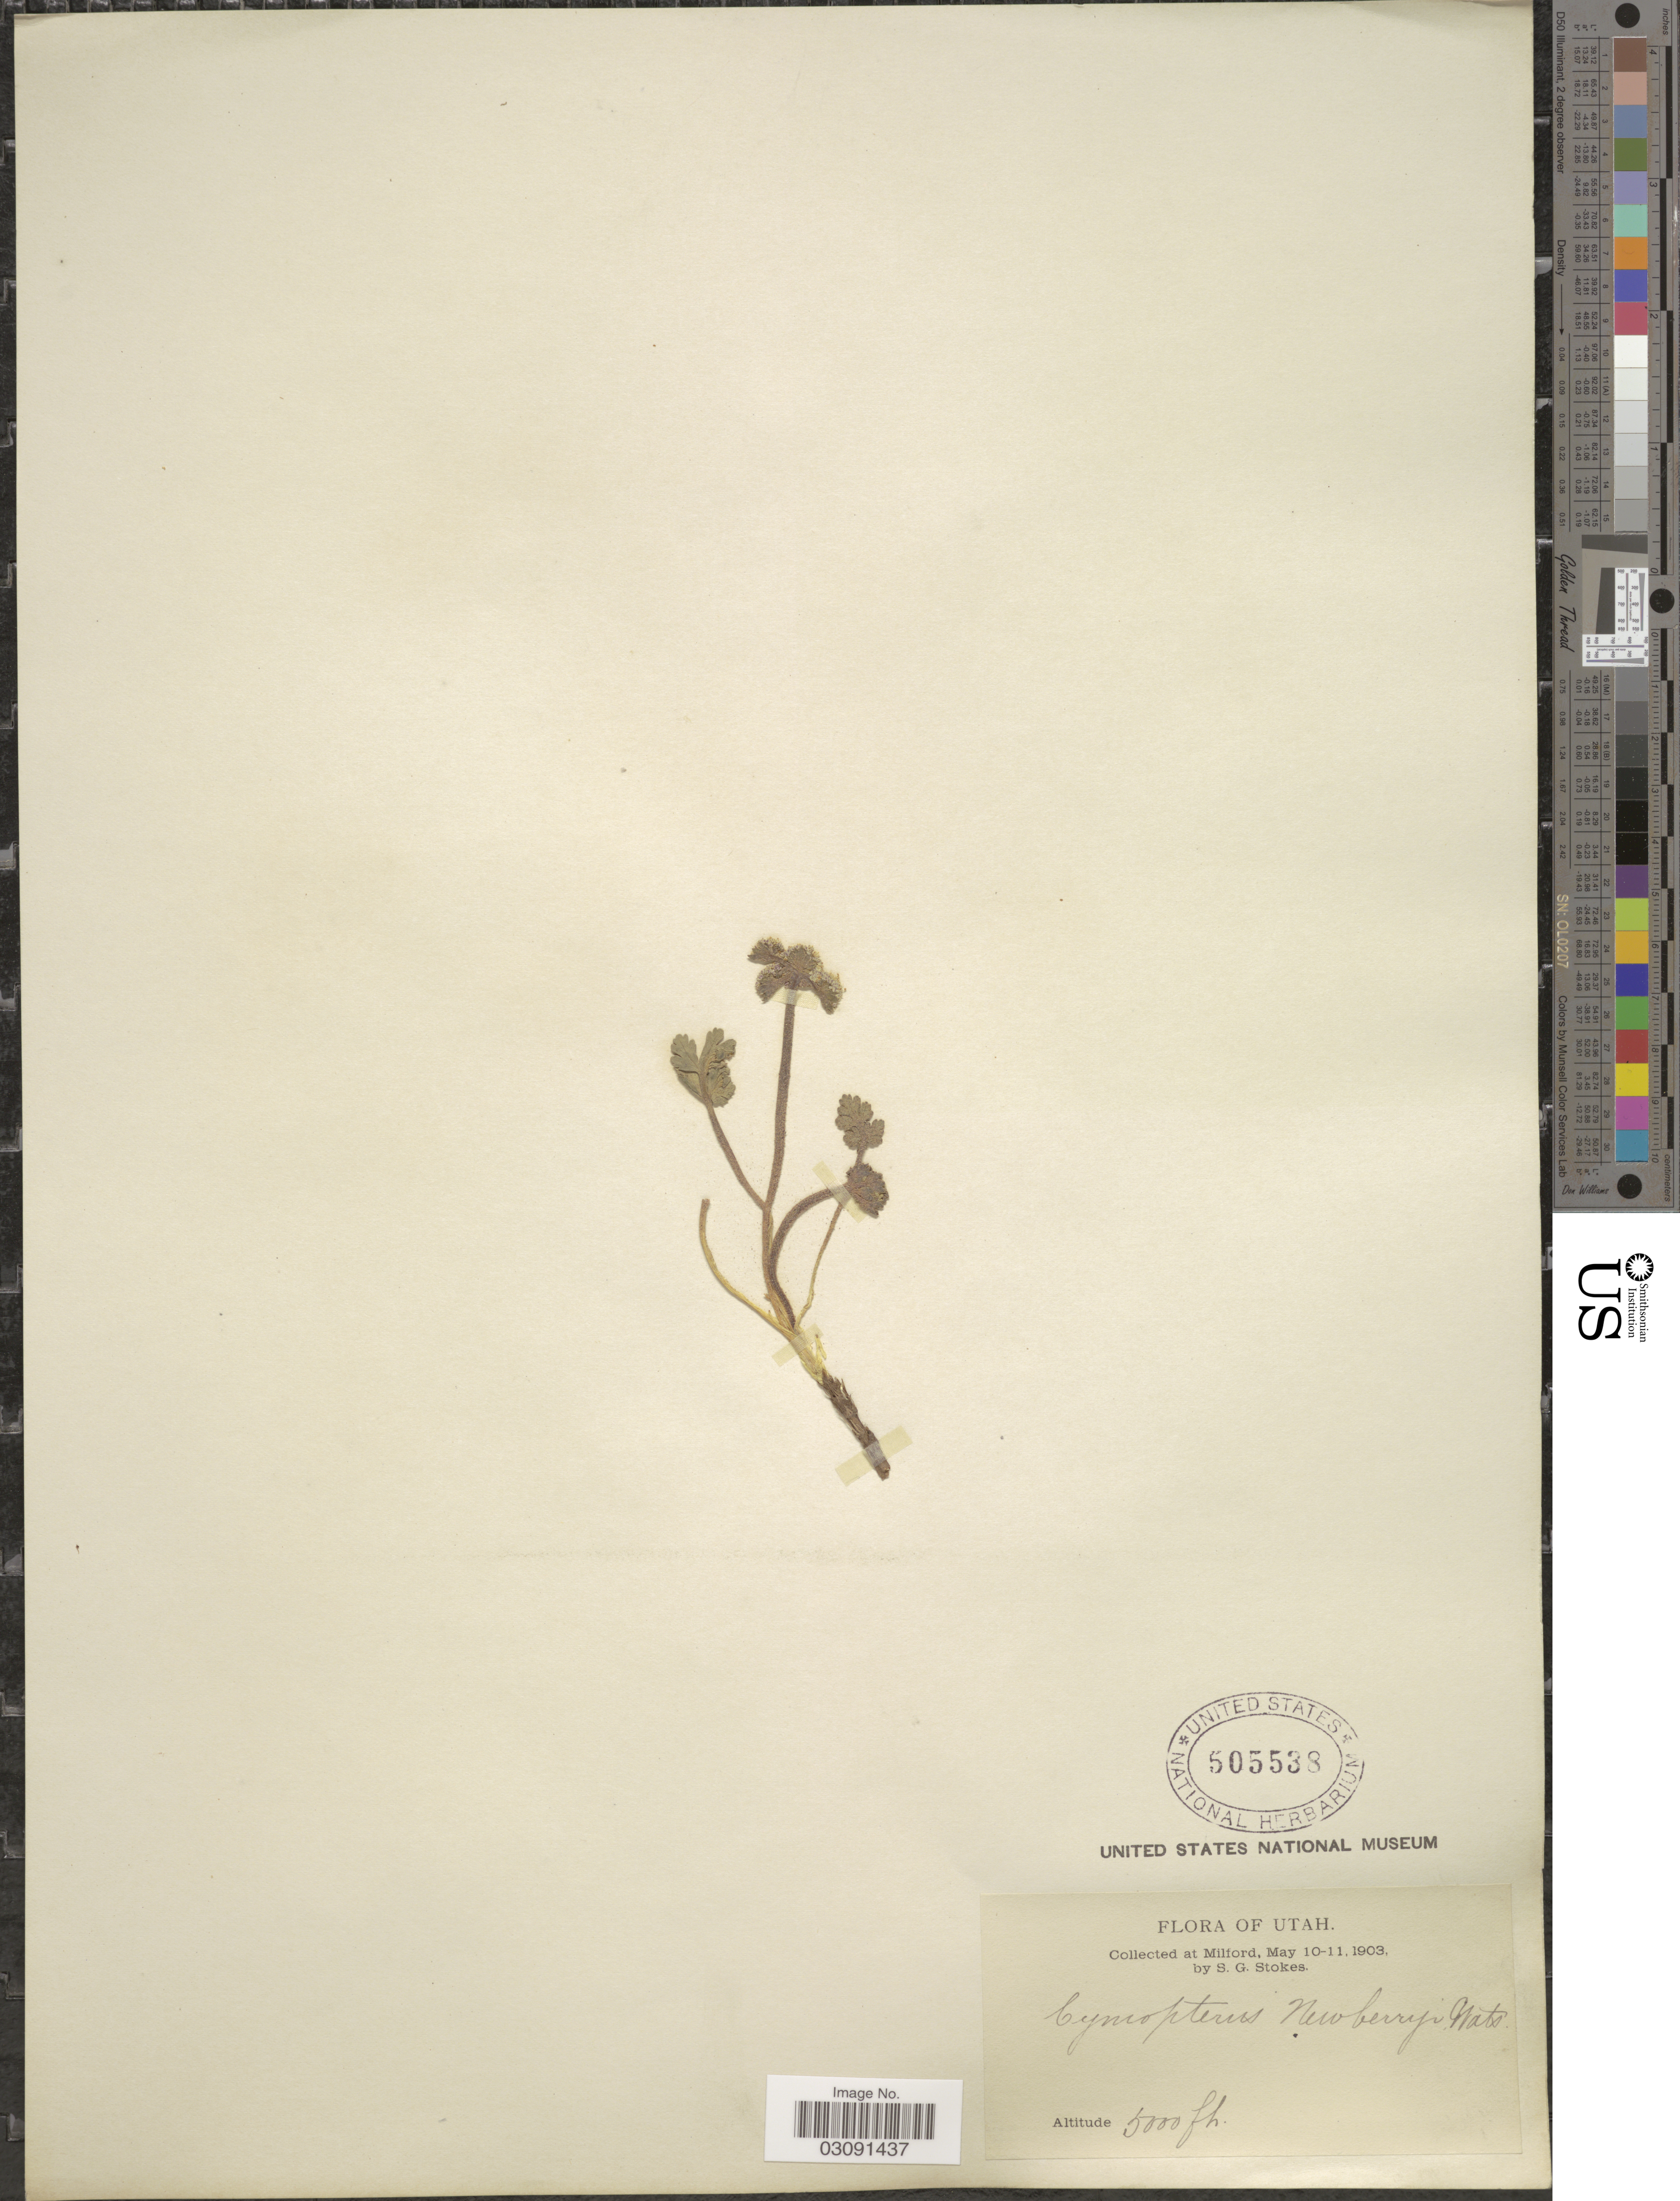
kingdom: Plantae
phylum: Tracheophyta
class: Magnoliopsida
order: Apiales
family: Apiaceae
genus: Cymopterus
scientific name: Cymopterus newberryi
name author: (S. Watson) M.E. Jones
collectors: S. G. Stokes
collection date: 1903-05-10/1903-05-11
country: United States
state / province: Utah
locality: At Milford.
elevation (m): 1524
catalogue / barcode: US 505538